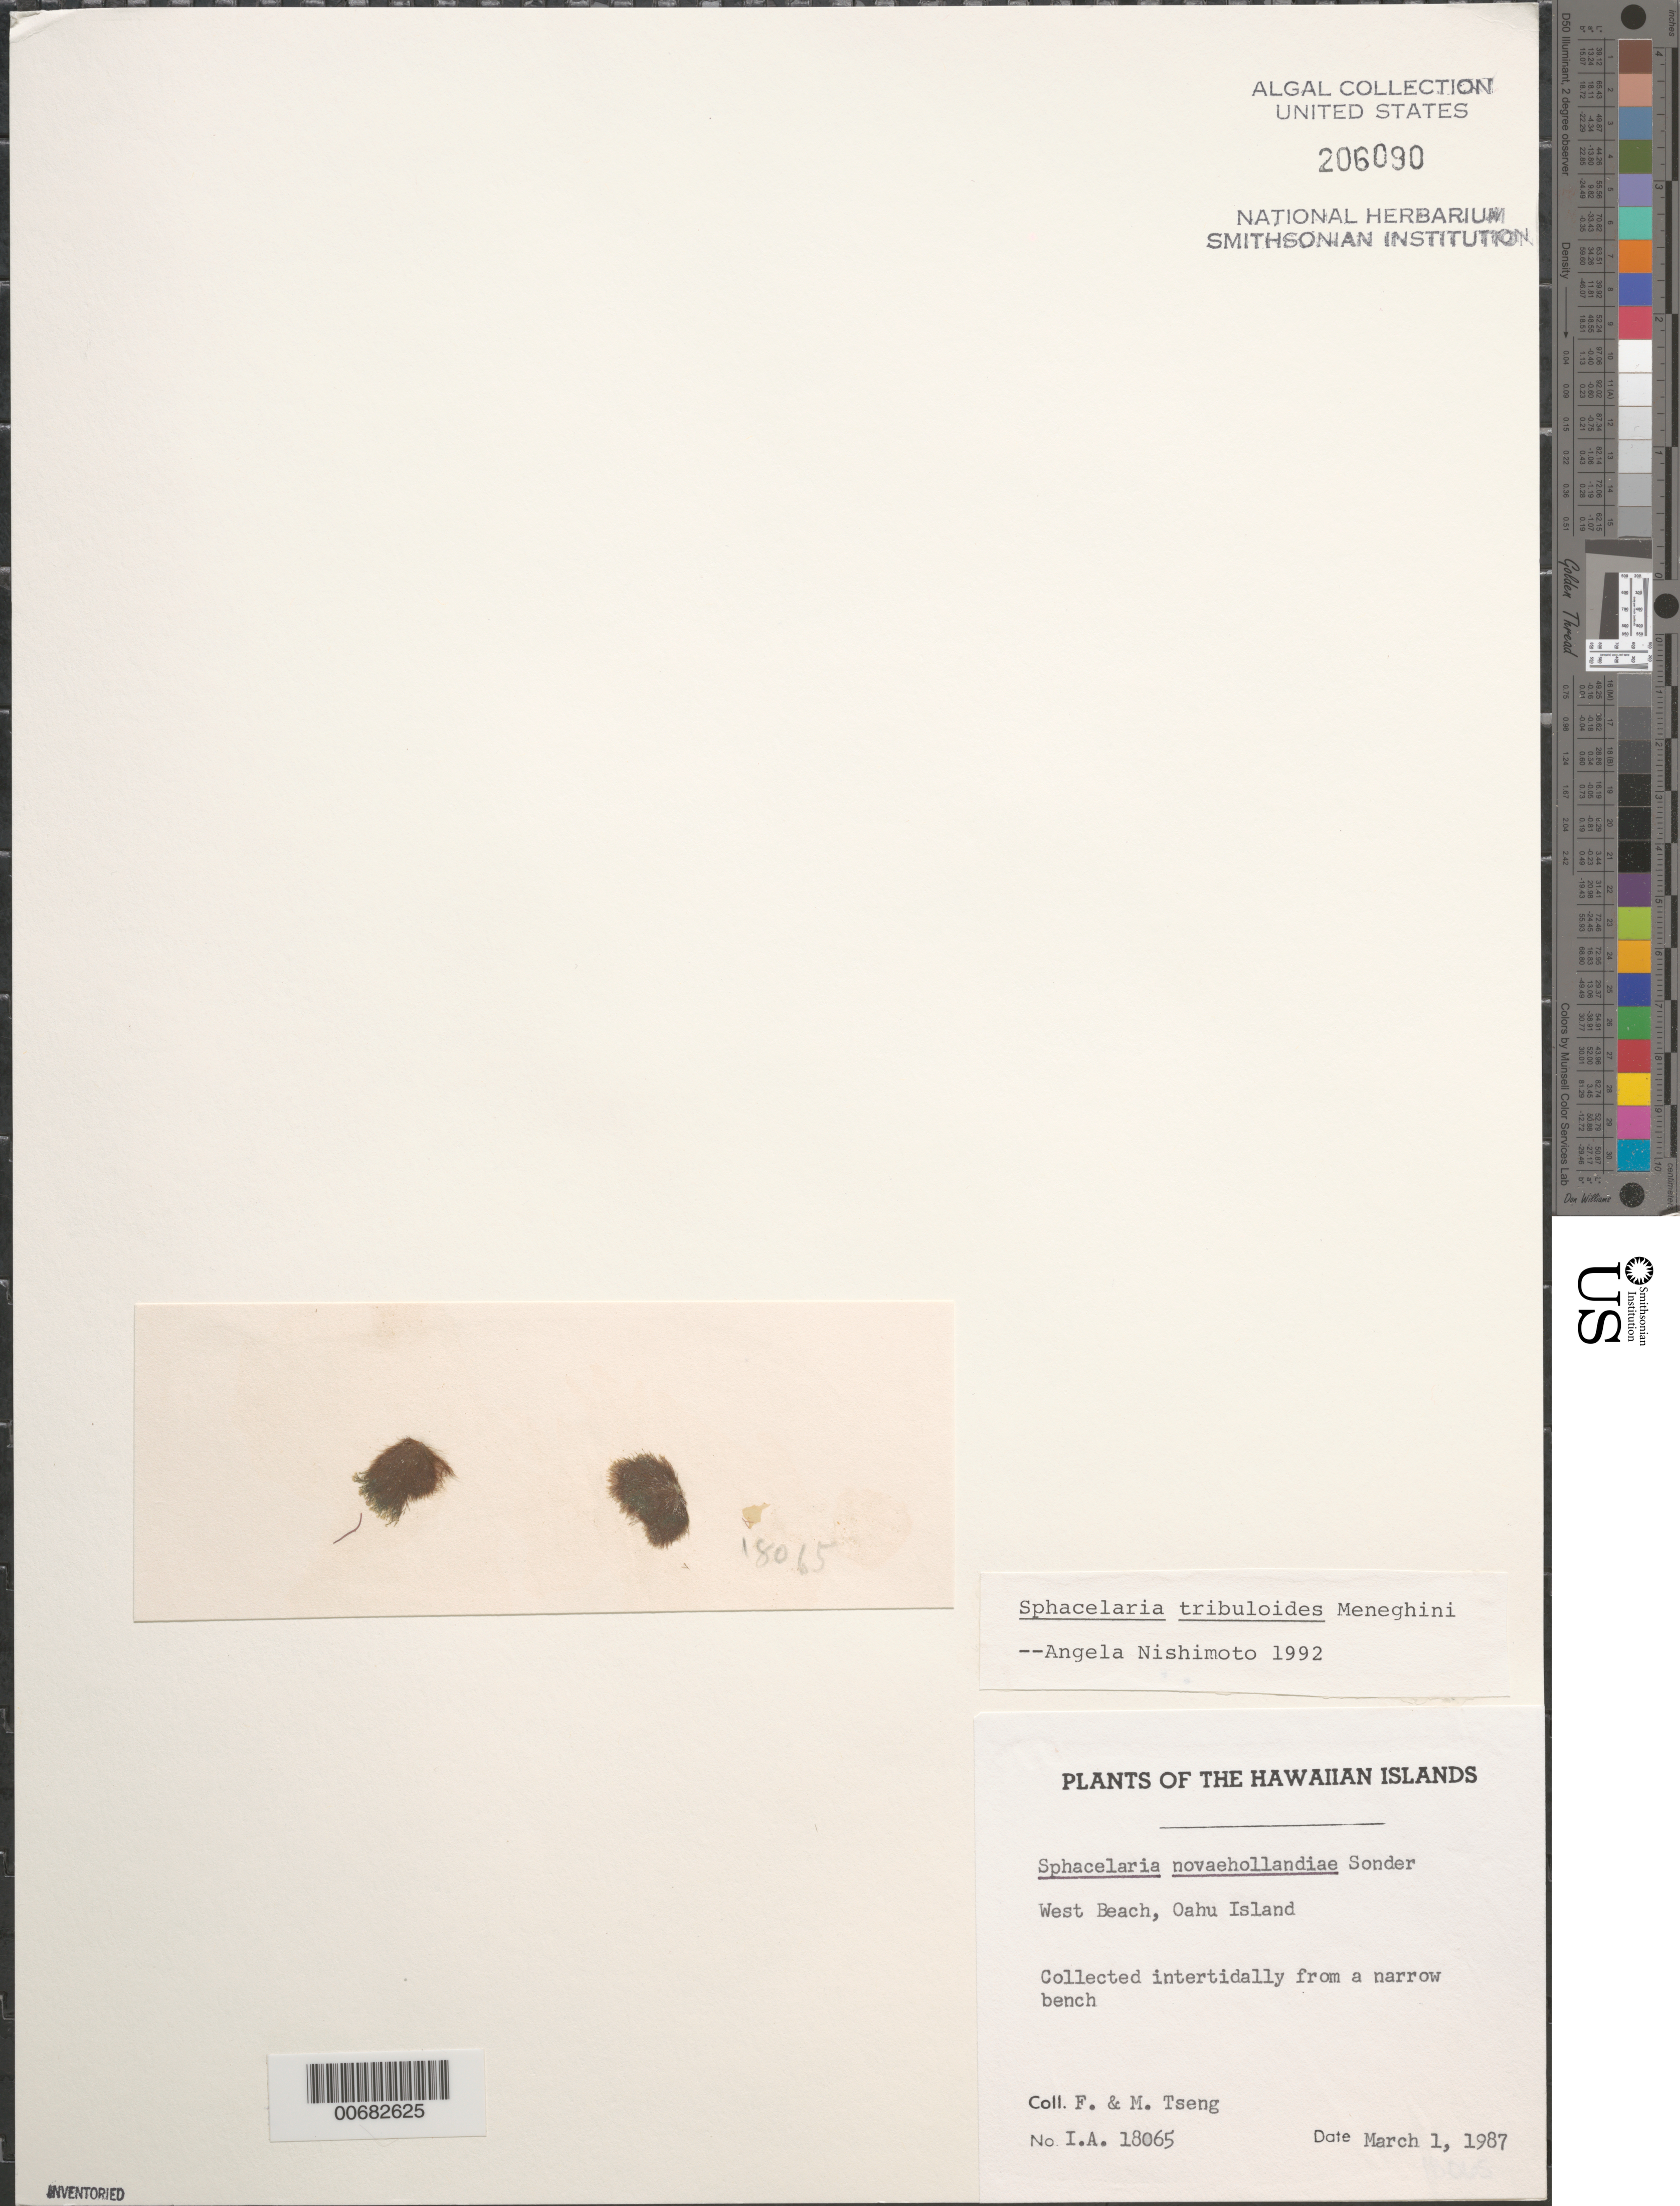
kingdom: Chromista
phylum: Ochrophyta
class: Phaeophyceae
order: Sphacelariales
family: Sphacelariaceae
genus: Sphacelaria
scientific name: Sphacelaria tribuloides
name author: Menegh.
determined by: Nishimoto, Angela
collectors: F. Tseng & M. Tseng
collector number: IAA 18065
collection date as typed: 01 Mar 1987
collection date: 1987-03-01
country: United States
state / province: Hawaii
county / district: Honolulu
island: Oahu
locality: West Beach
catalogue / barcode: US 206090